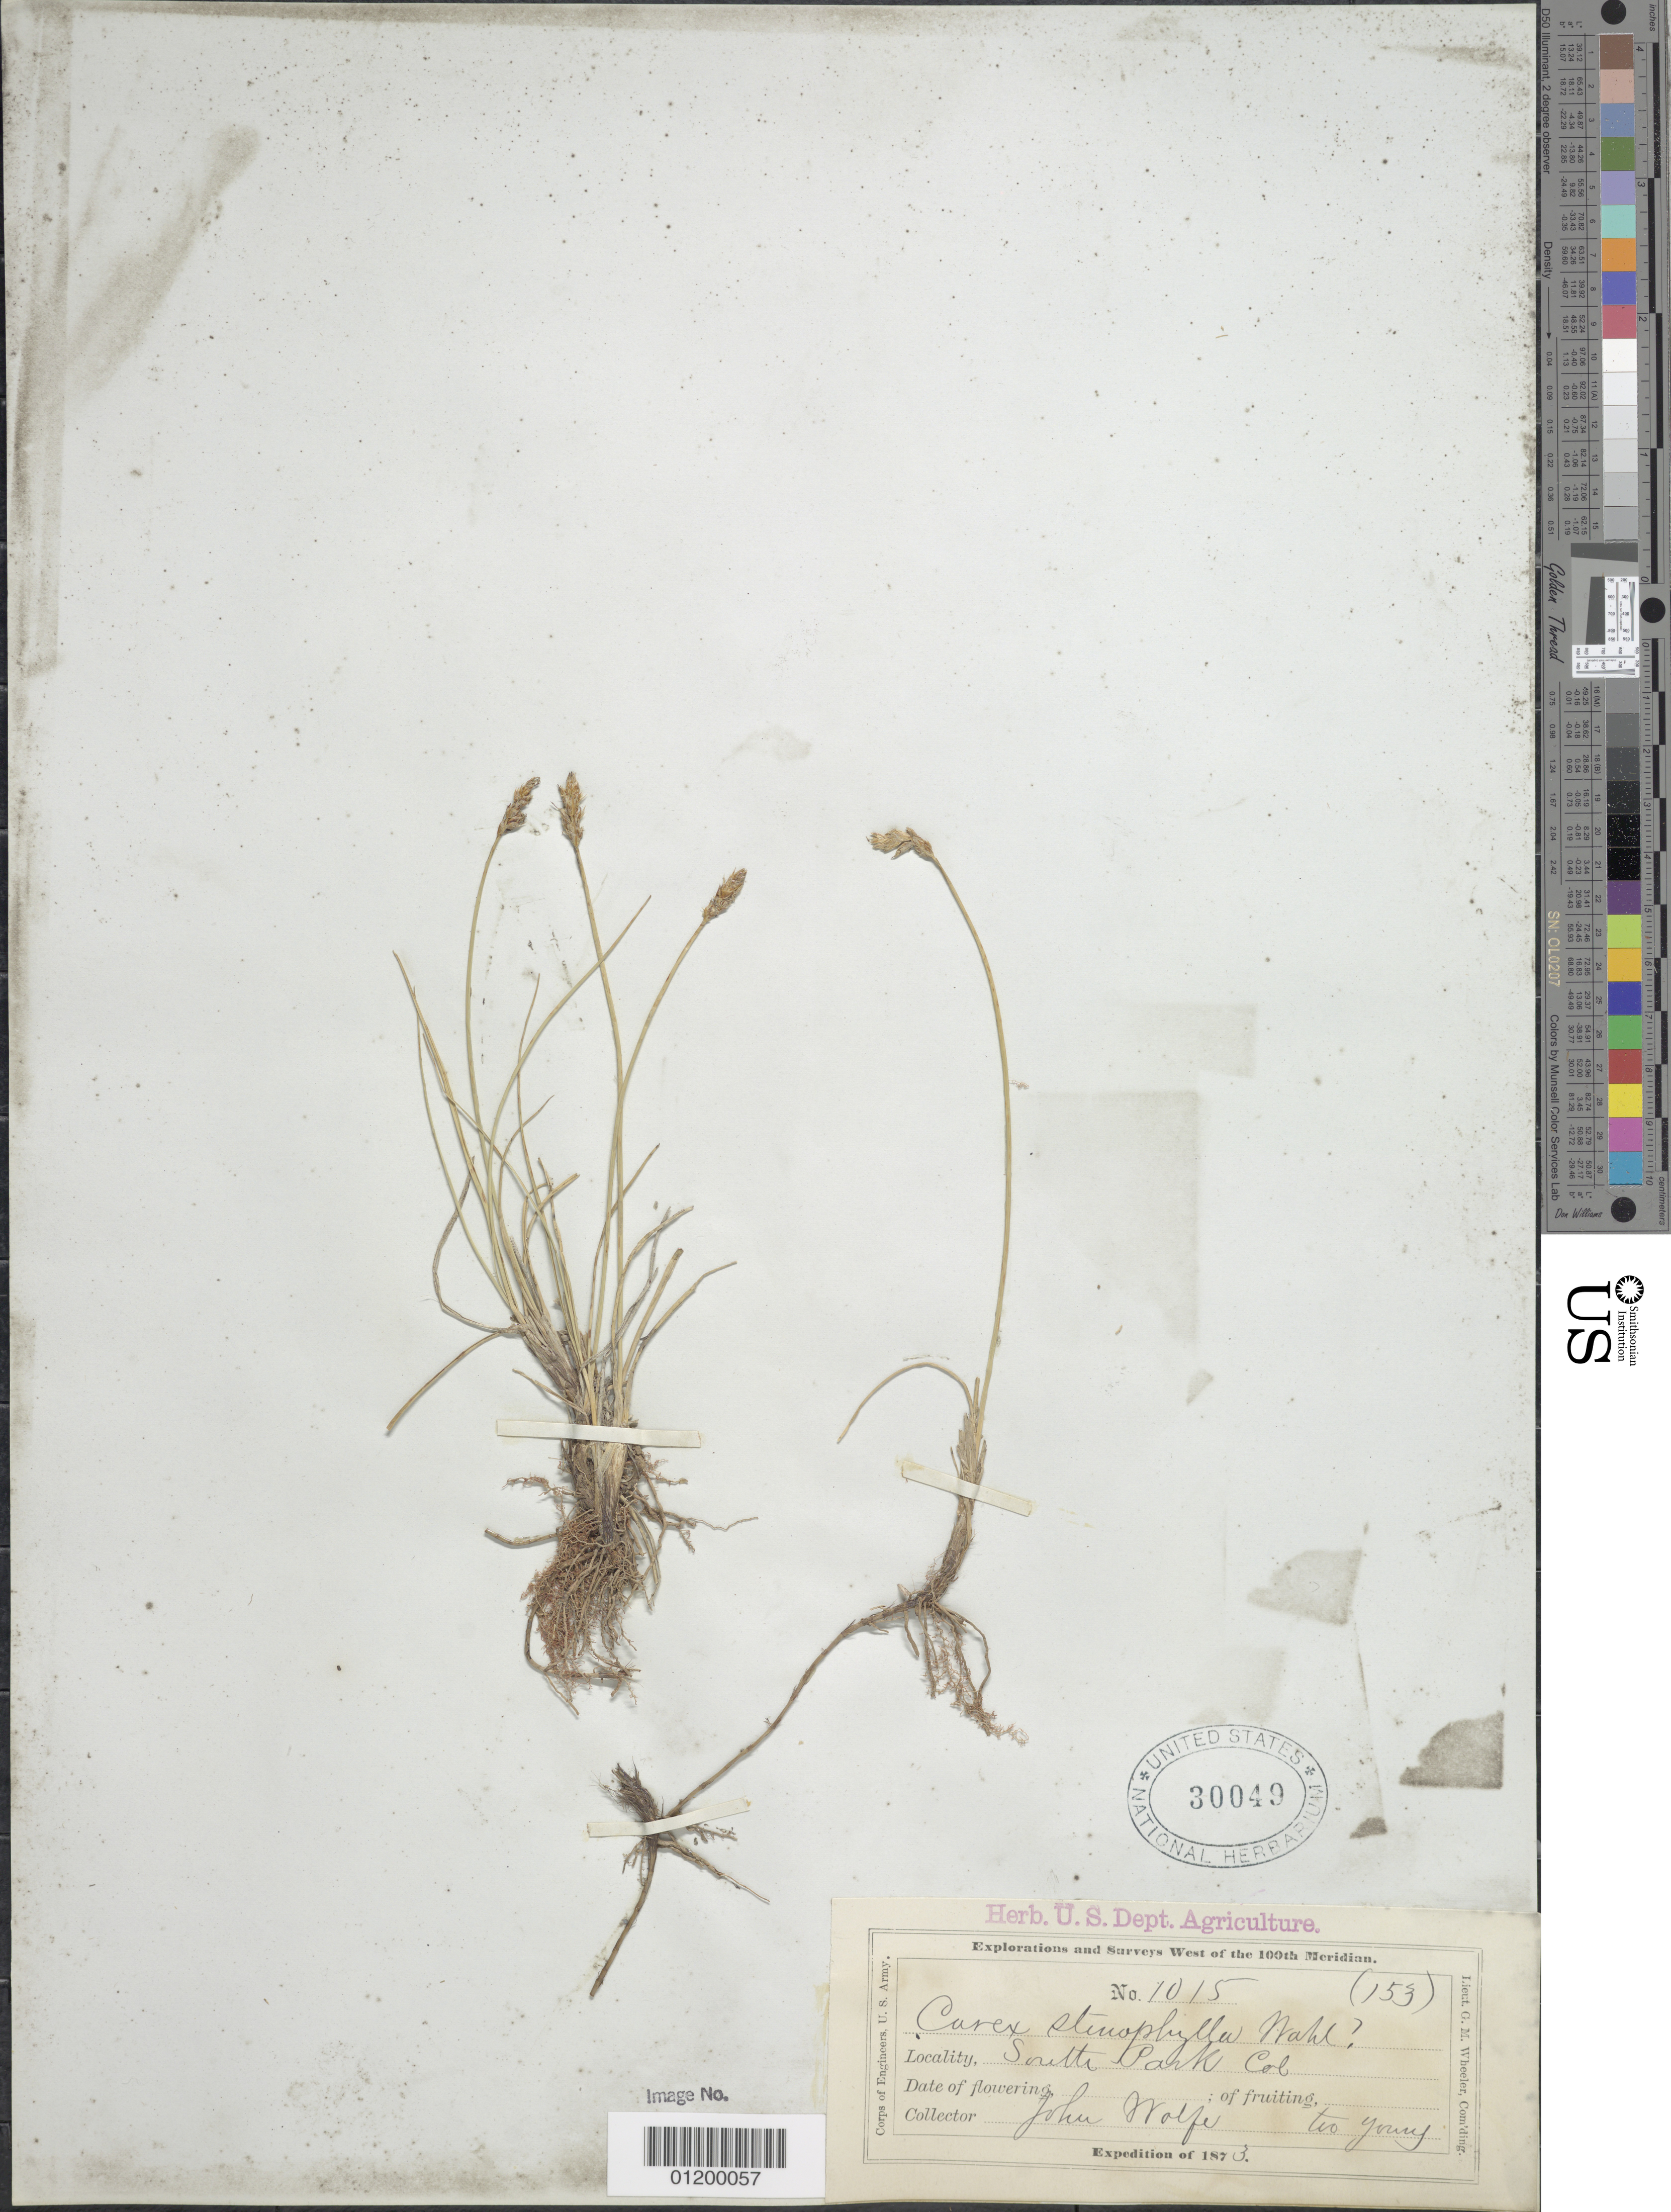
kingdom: Plantae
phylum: Tracheophyta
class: Liliopsida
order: Poales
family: Cyperaceae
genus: Carex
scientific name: Carex stenophylla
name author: Wahlenb.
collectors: J. Wolf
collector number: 1015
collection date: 1873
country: United States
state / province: Colorado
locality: South Park, Col Ter.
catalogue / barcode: US 30049